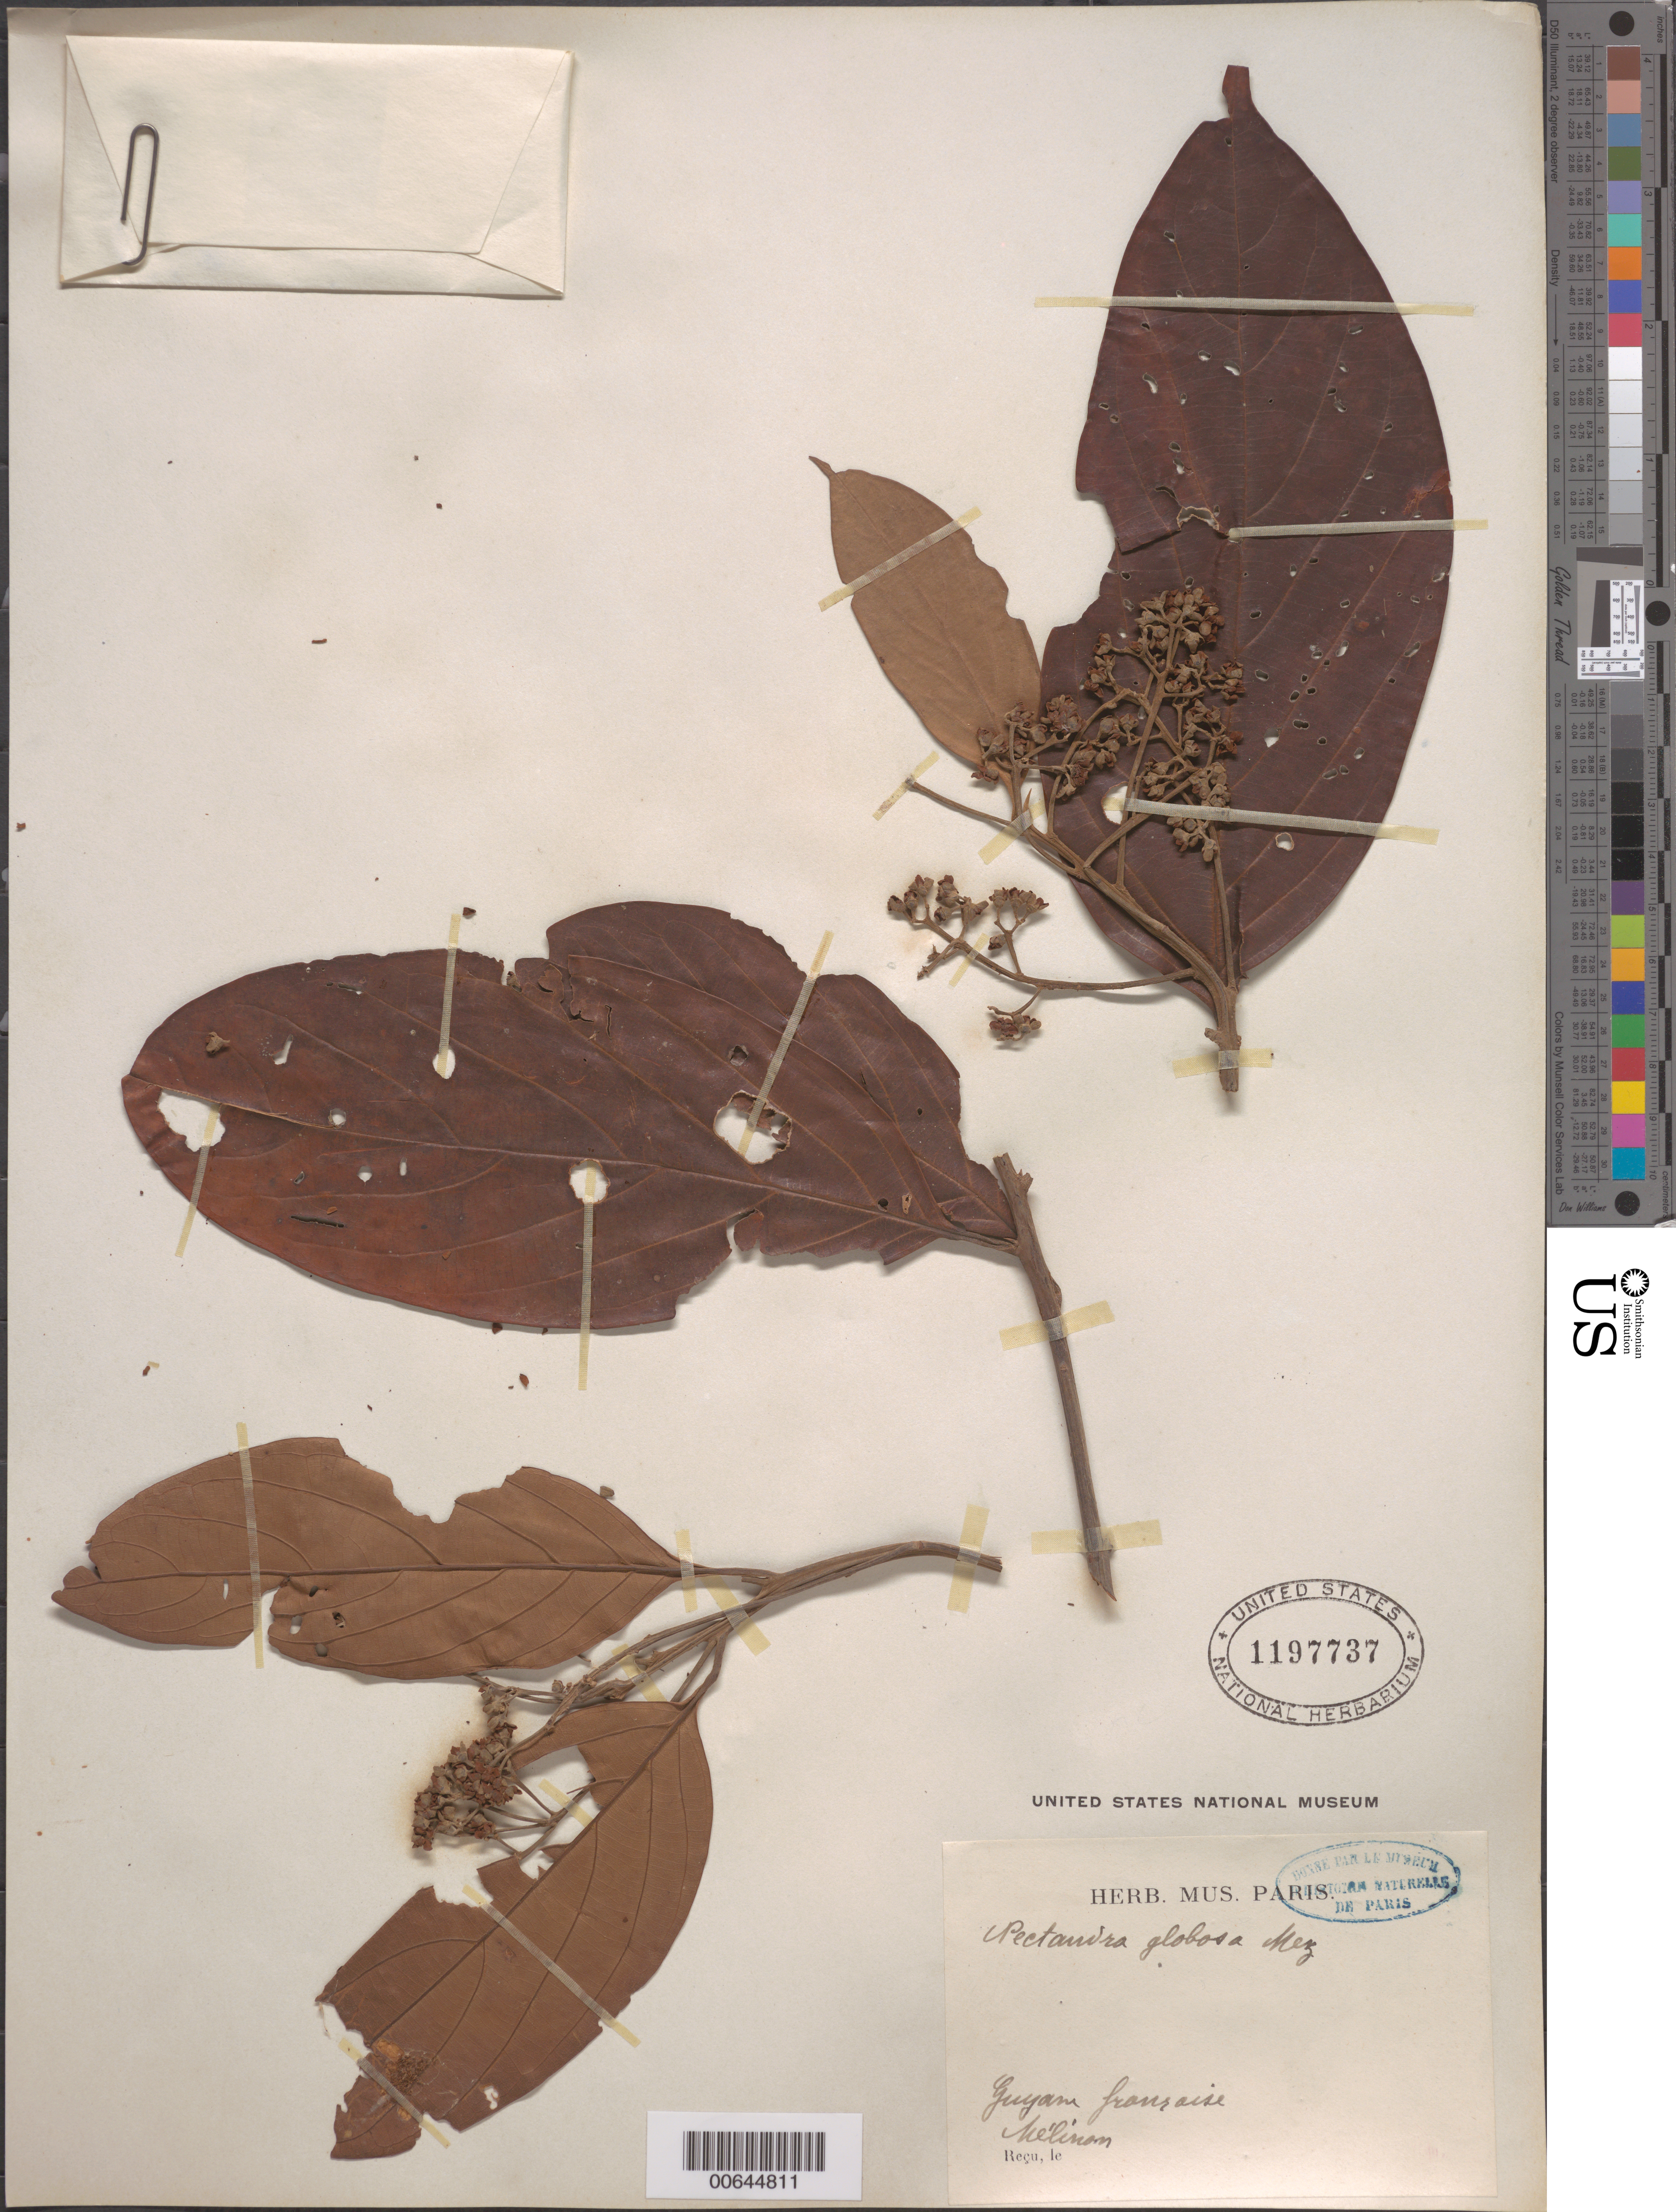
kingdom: Plantae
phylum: Tracheophyta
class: Magnoliopsida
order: Laurales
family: Lauraceae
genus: Nectandra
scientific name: Nectandra globosa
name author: (Aubl.) Mez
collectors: E. Mélinon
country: French Guiana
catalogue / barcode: US 1197737